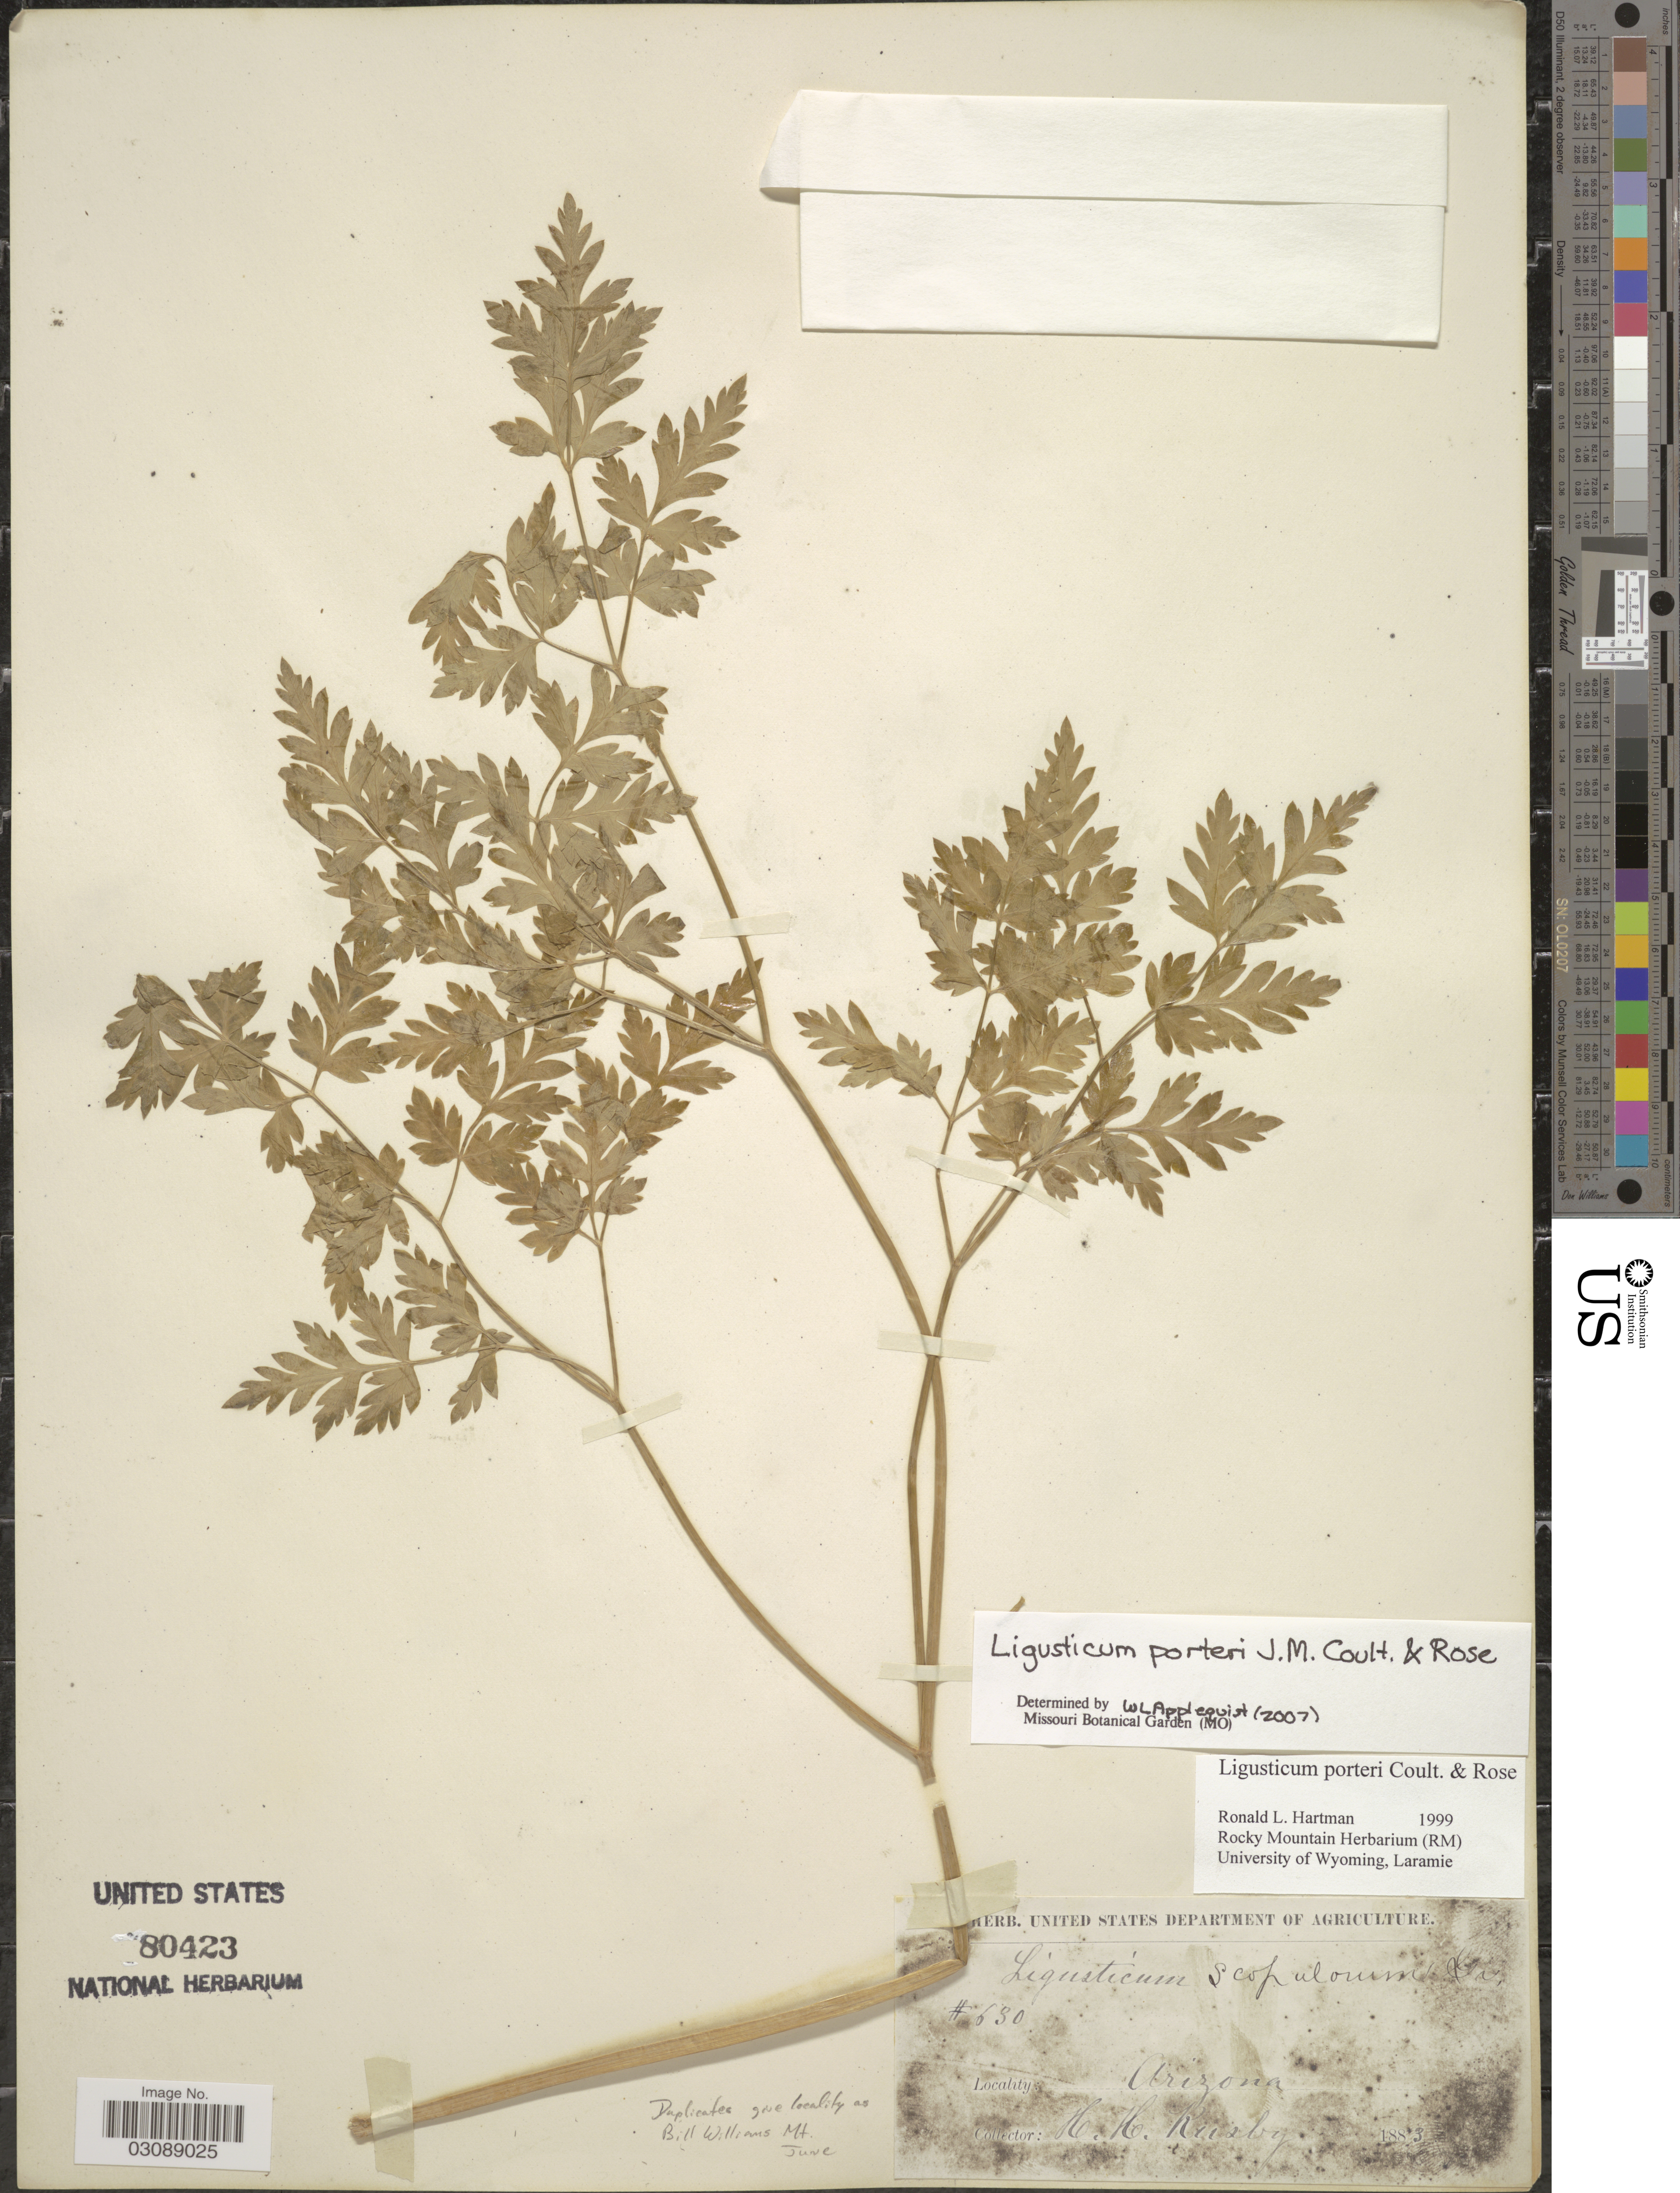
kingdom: Plantae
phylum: Tracheophyta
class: Magnoliopsida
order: Apiales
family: Apiaceae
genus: Ligusticum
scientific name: Ligusticum porteri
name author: J.M. Coult. & Rose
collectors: H. H. Rusby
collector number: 630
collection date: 1883-06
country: United States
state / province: Arizona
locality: Bill Williams Mt.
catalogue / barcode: US 80423